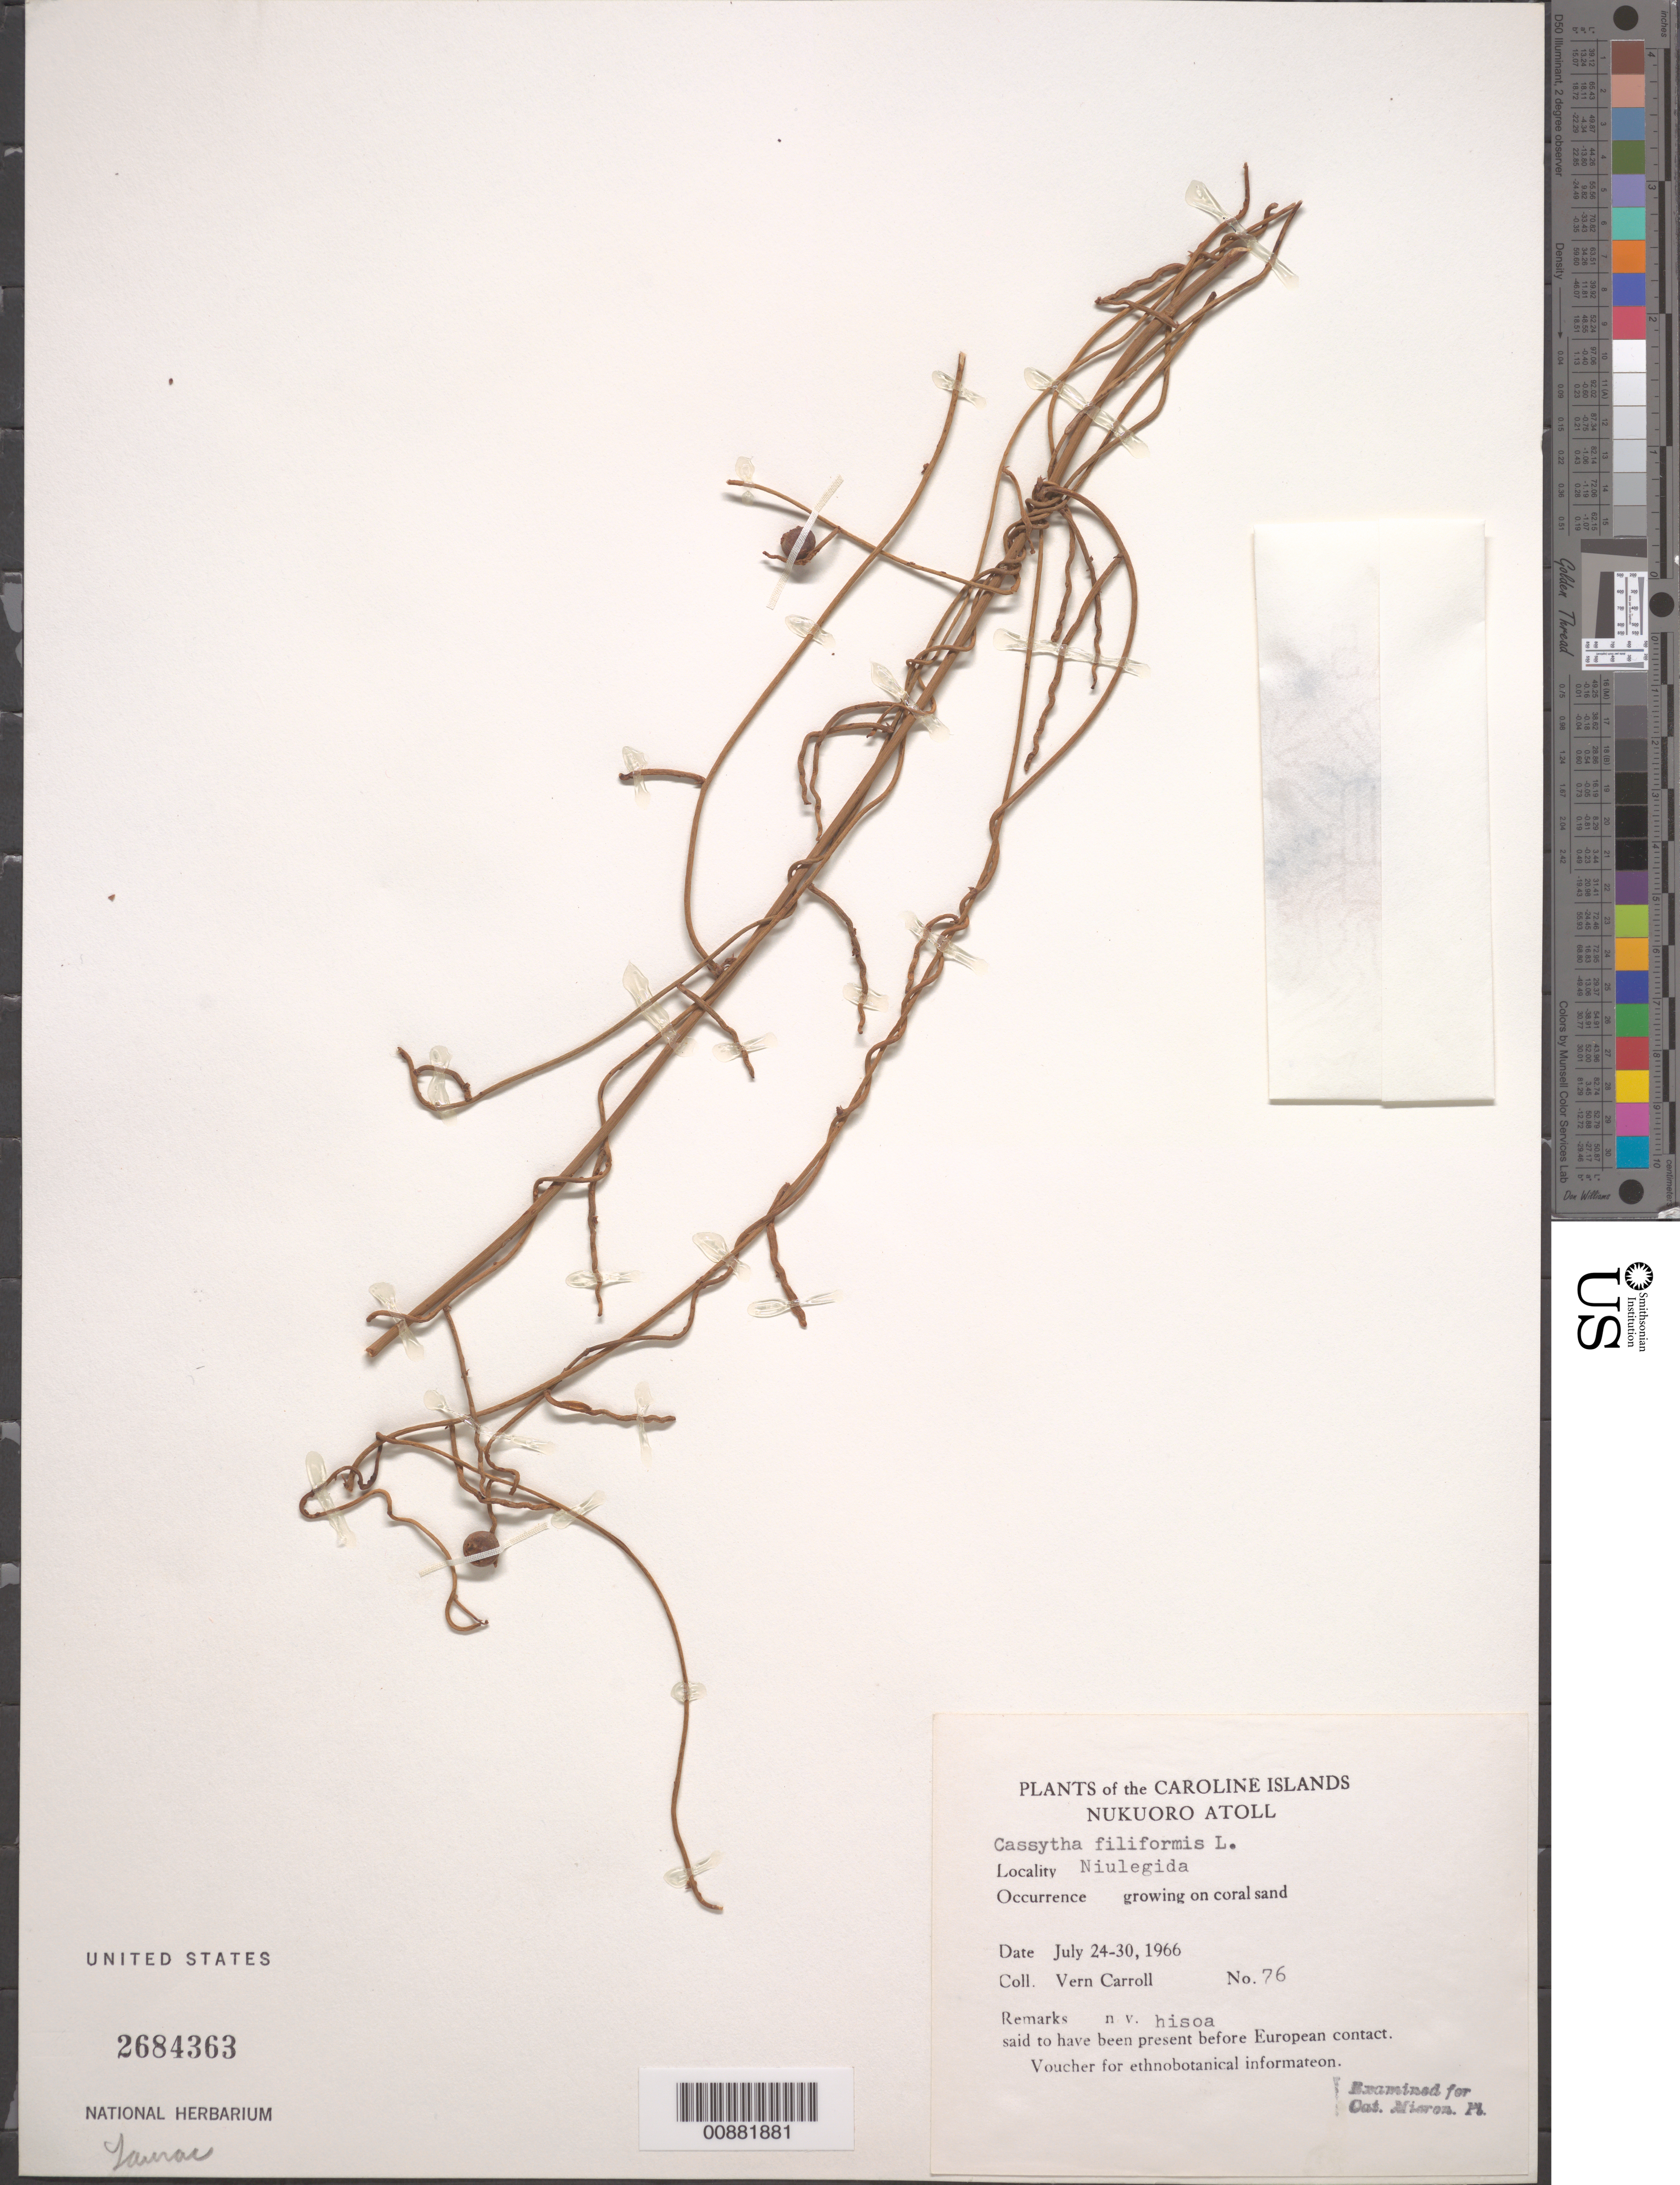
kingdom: Plantae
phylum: Tracheophyta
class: Magnoliopsida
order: Laurales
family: Lauraceae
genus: Cassytha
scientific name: Cassytha filiformis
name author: L.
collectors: V. Carroll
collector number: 76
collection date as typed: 24 Jul 1966 to 30 Jul 1966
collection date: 1966-07-24/1966-07-30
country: Micronesia, Federated States of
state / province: Pohnpei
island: Nukuoro Atoll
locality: Niulegida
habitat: growing on coral sand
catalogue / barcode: US 2684363